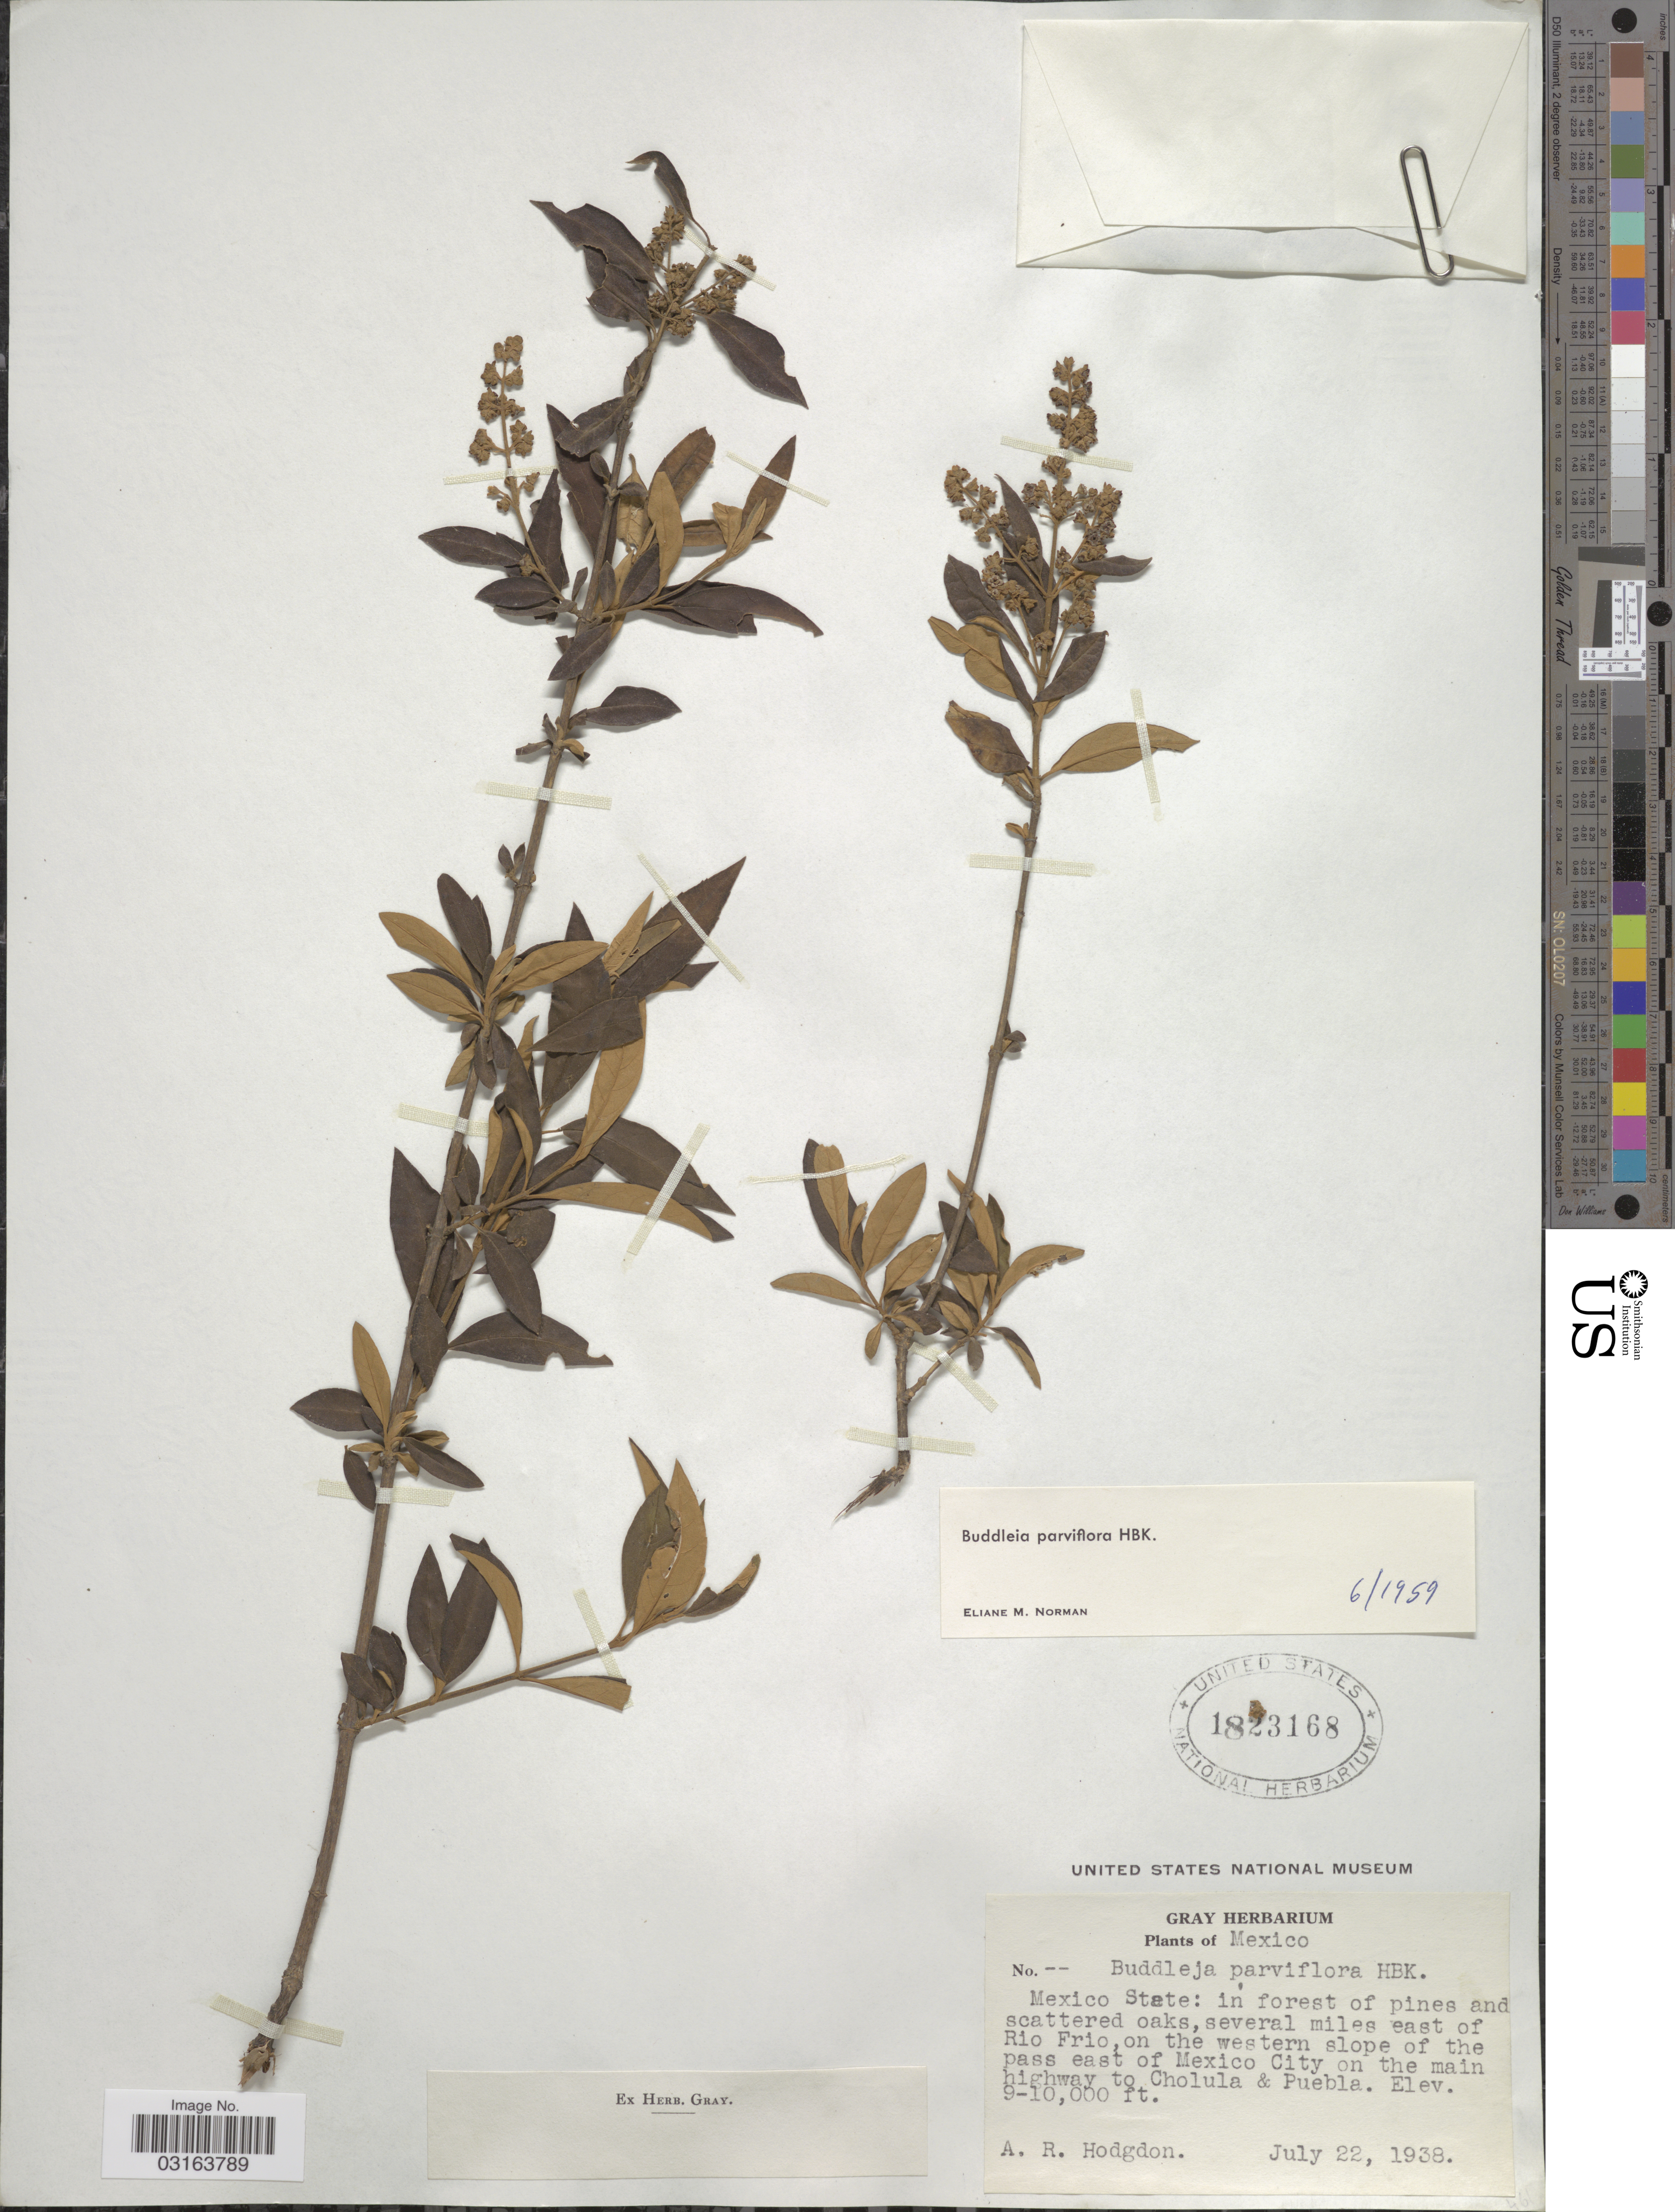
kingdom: Plantae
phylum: Tracheophyta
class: Magnoliopsida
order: Lamiales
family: Scrophulariaceae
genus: Buddleja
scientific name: Buddleja parviflora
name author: Kunth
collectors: A. Hodgon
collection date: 1938-07-22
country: Mexico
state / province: México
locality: Several miles east of Rio Frio, on the western slope of the pass east of Mexico City on the main highway to Cholula & Puebla.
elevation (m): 2743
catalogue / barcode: US 1823168